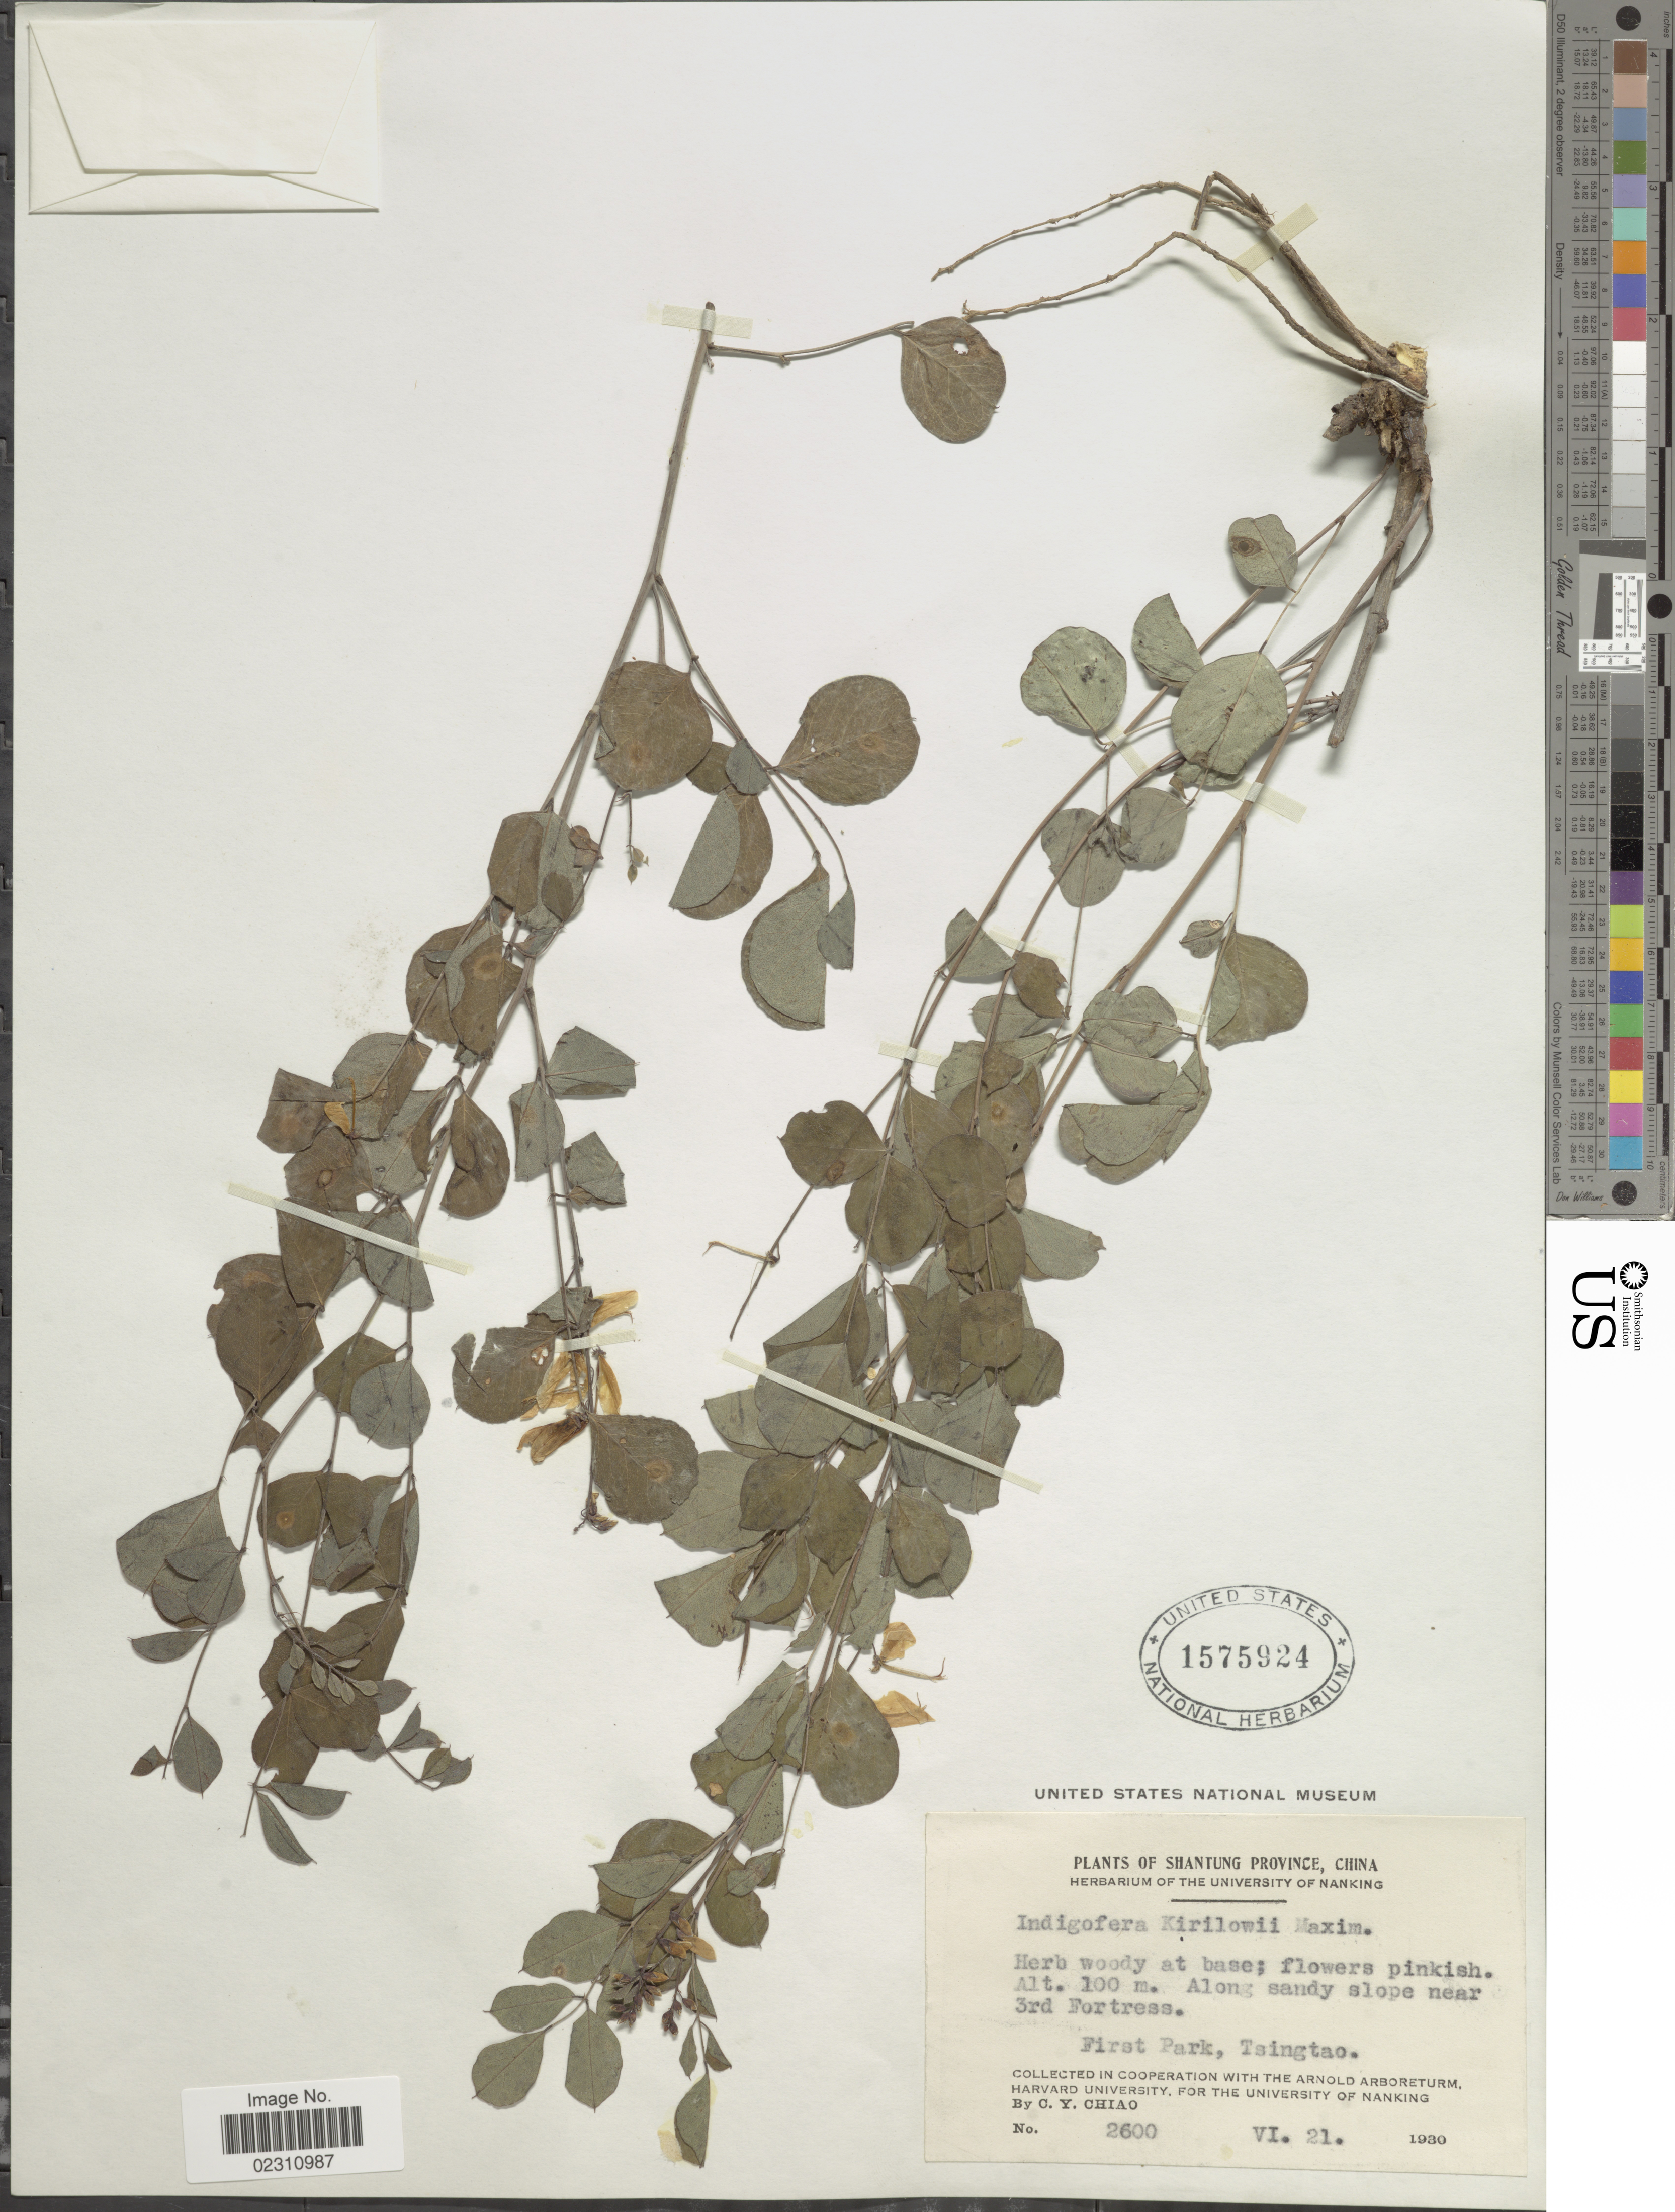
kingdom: Plantae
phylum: Tracheophyta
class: Magnoliopsida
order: Fabales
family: Fabaceae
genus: Indigofera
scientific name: Indigofera kirilowii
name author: Palib.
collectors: C. Y. Chiao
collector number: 2600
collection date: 1930-06-21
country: China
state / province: Shandong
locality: Shantung Province, near 3rd Fortress, First Park, Tsingtao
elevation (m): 100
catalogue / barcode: US 1575924